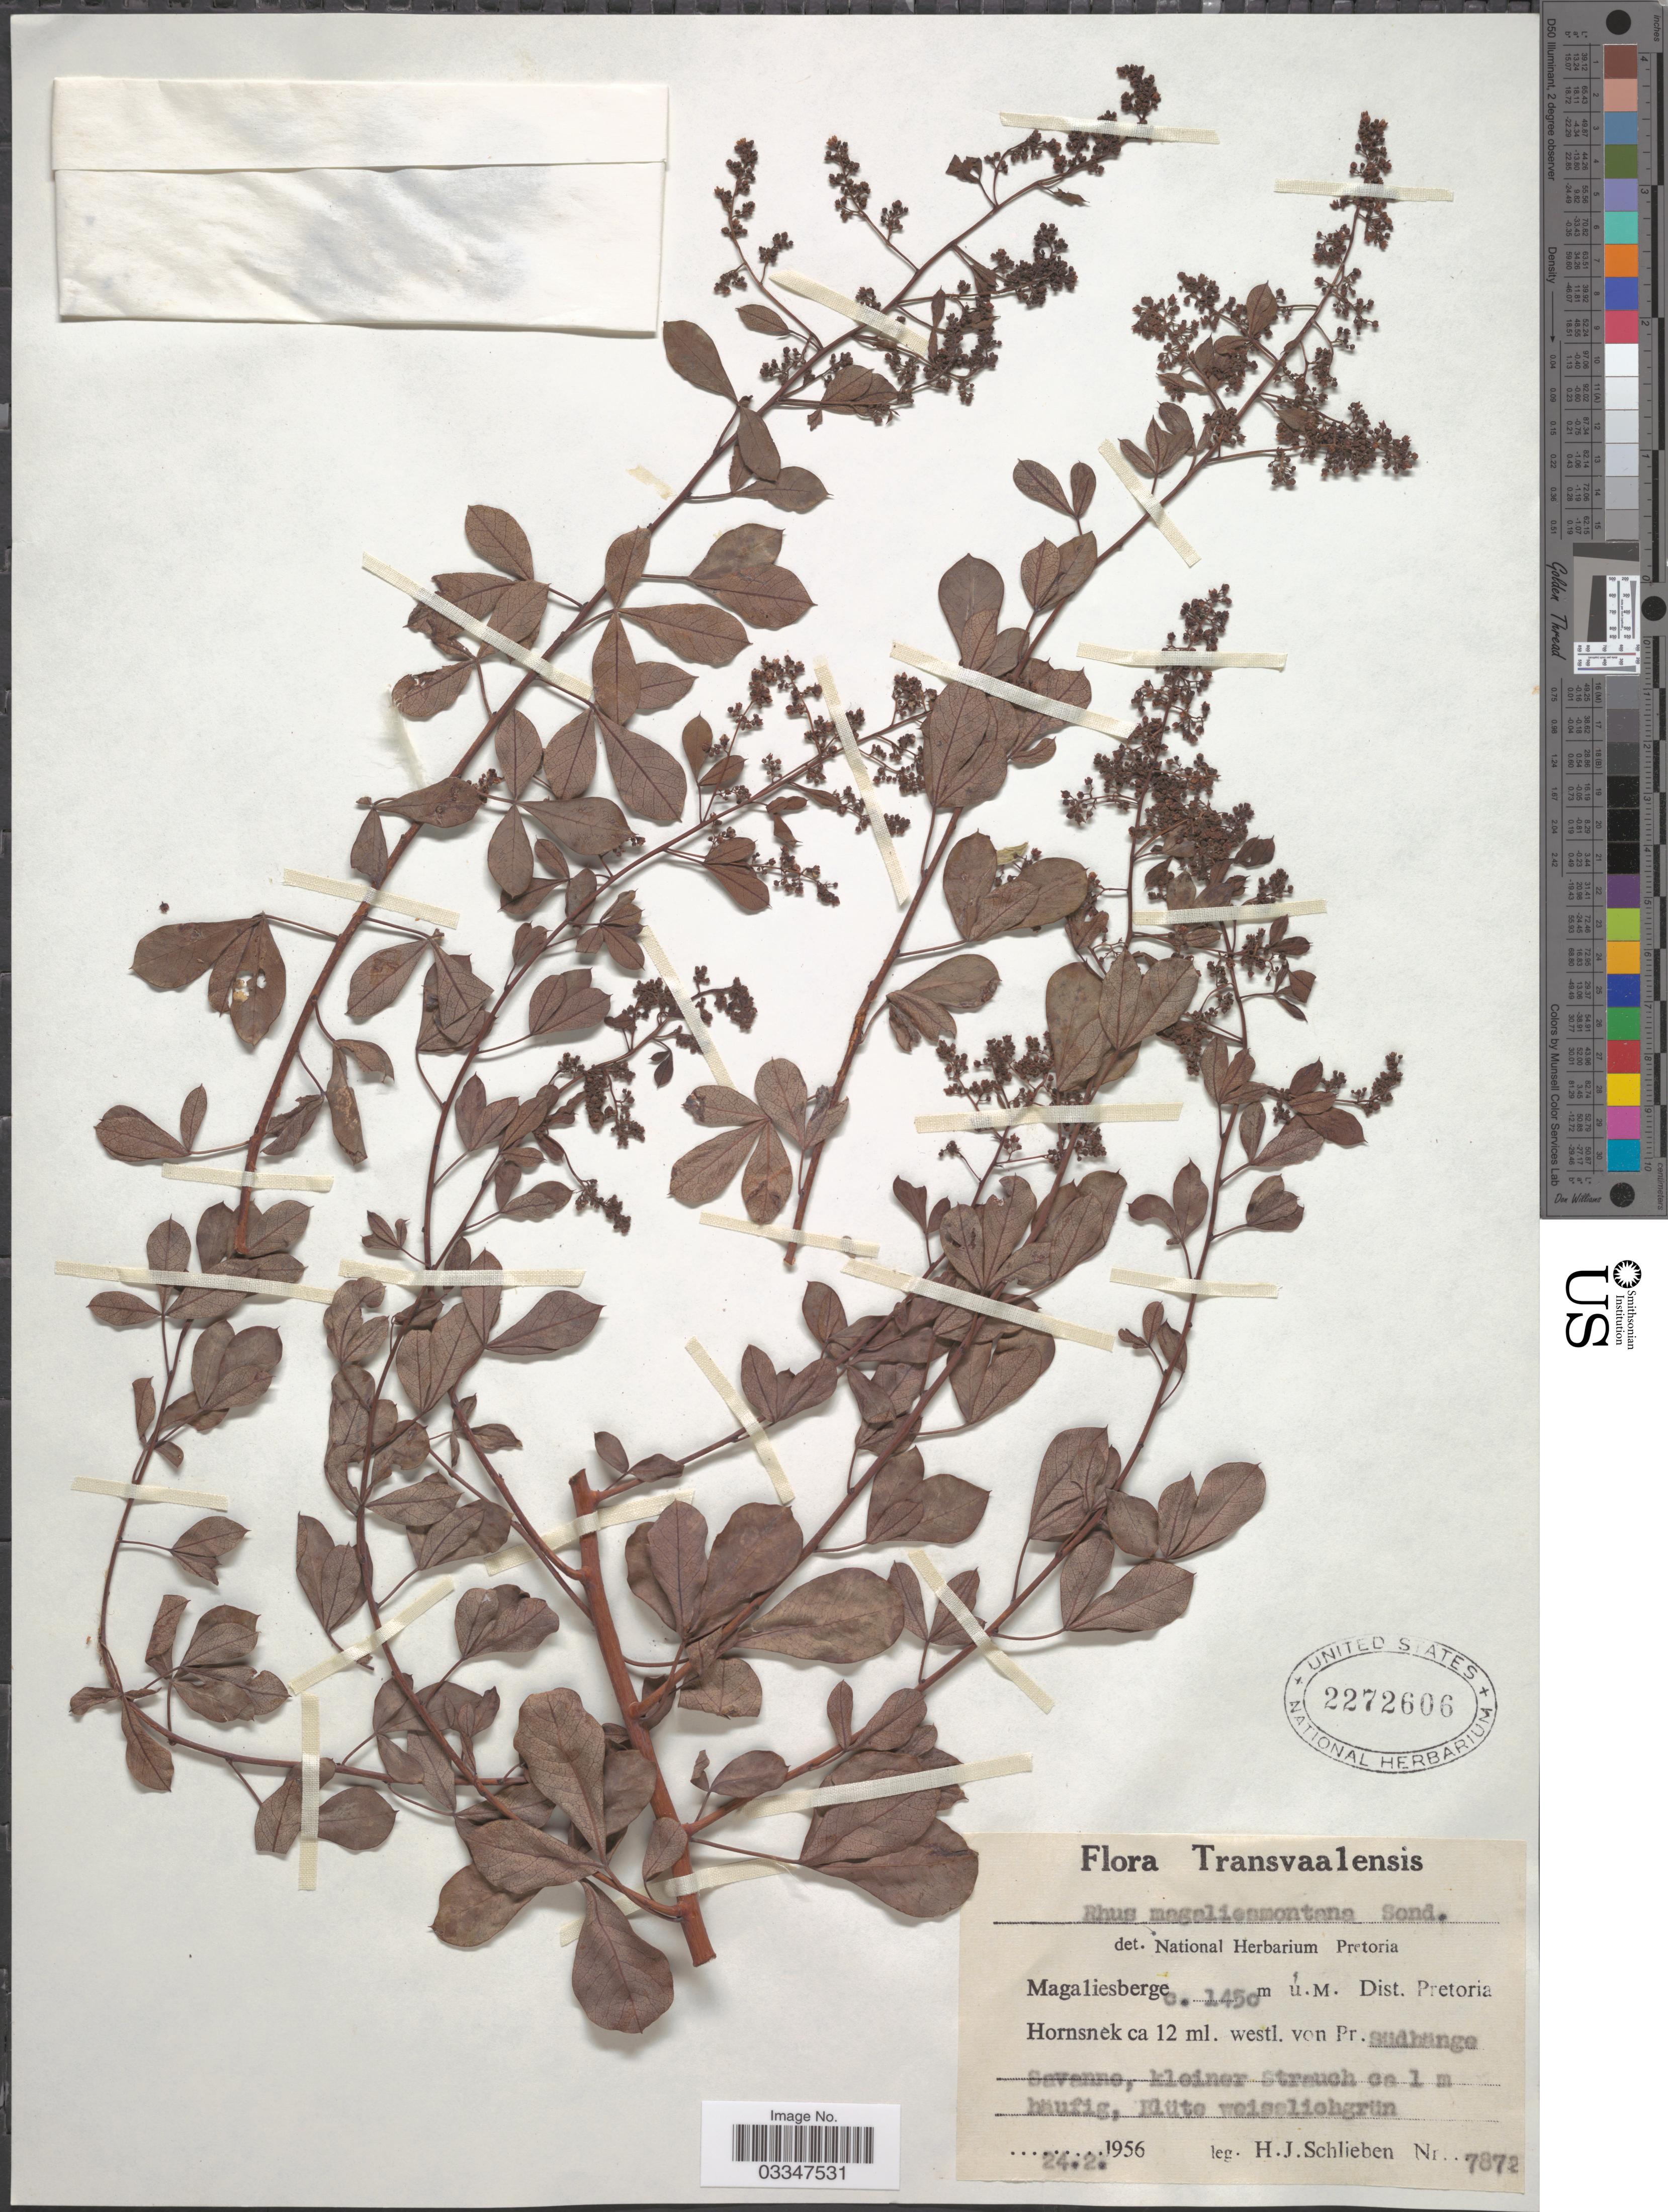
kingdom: Plantae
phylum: Tracheophyta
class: Magnoliopsida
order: Sapindales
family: Anacardiaceae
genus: Rhus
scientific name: Rhus magalismontana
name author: Sond.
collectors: H. J. Schlieben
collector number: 7872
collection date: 1956-02-24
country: South Africa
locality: Transvaalensis. Magaliesberge. Dist. Pretoria Hornsek ca 12 ml. westl. von Pro. Südhänge Savanne.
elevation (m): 1450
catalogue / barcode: US 2272606